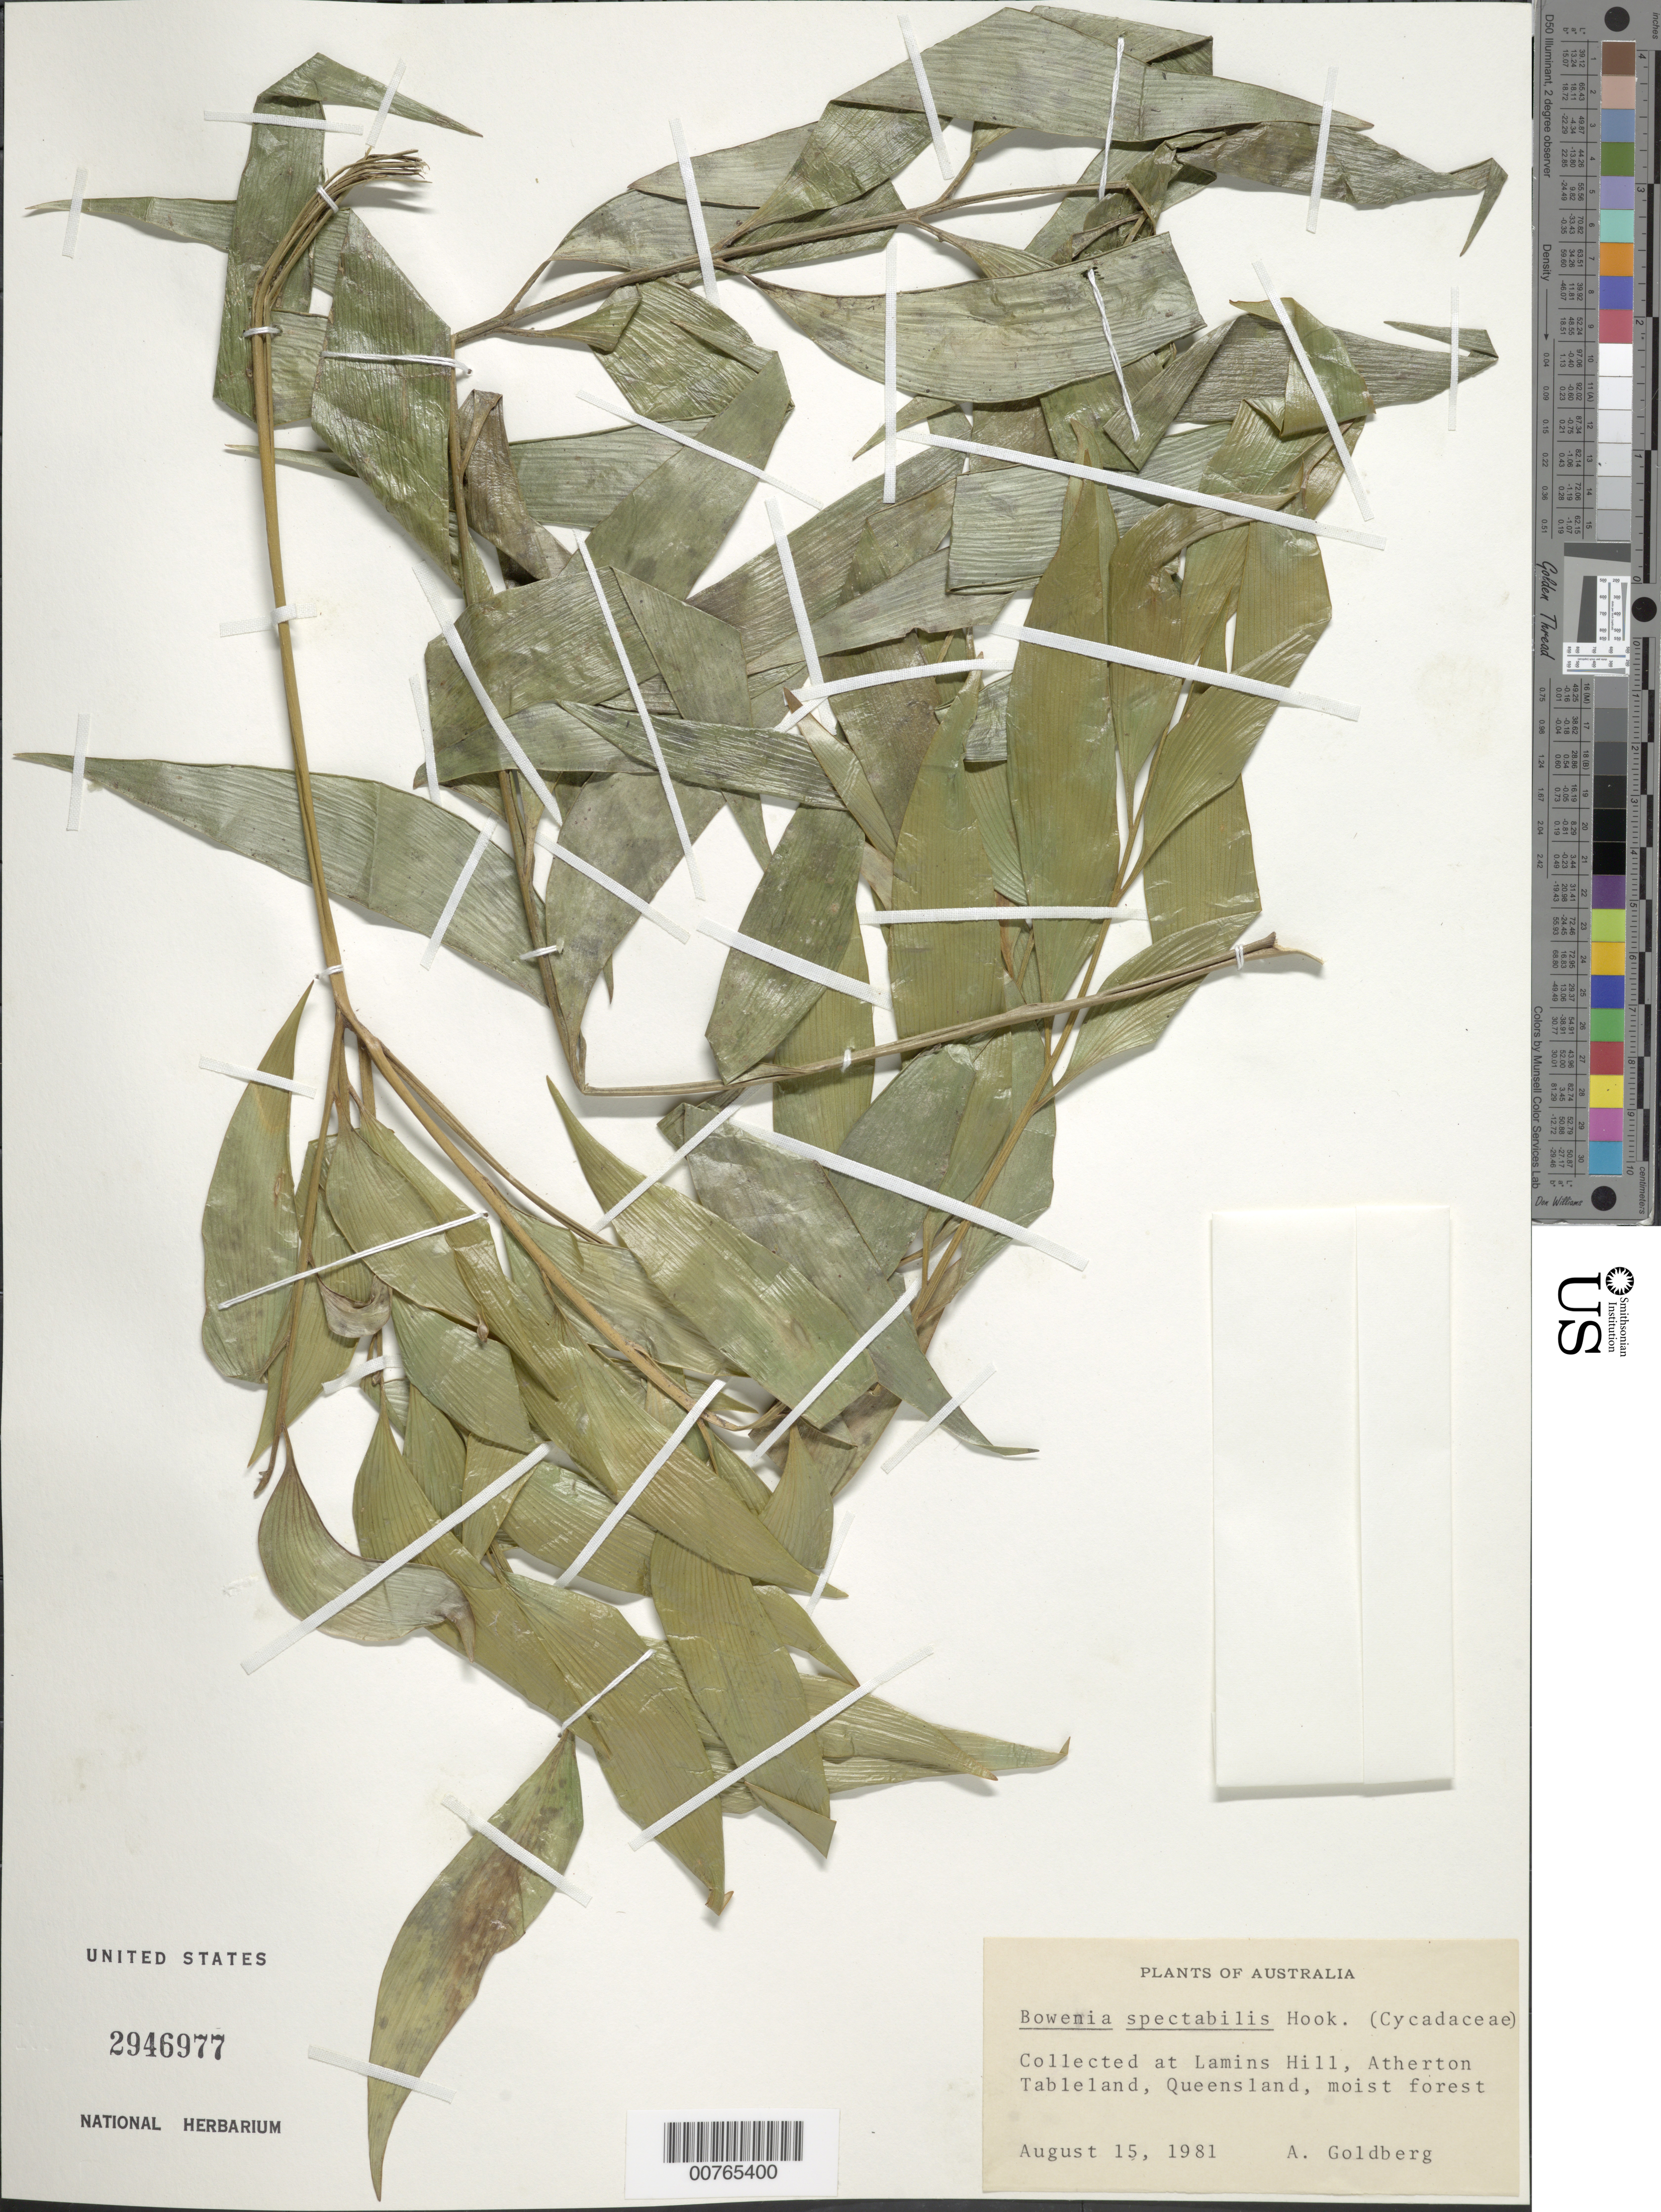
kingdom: Plantae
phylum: Tracheophyta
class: Cycadopsida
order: Cycadales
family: Zamiaceae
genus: Bowenia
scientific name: Bowenia spectabilis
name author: Hook.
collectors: A. Goldberg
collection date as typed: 15 Aug 1981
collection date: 1981-08-15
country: Australia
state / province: Queensland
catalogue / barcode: US 2946977